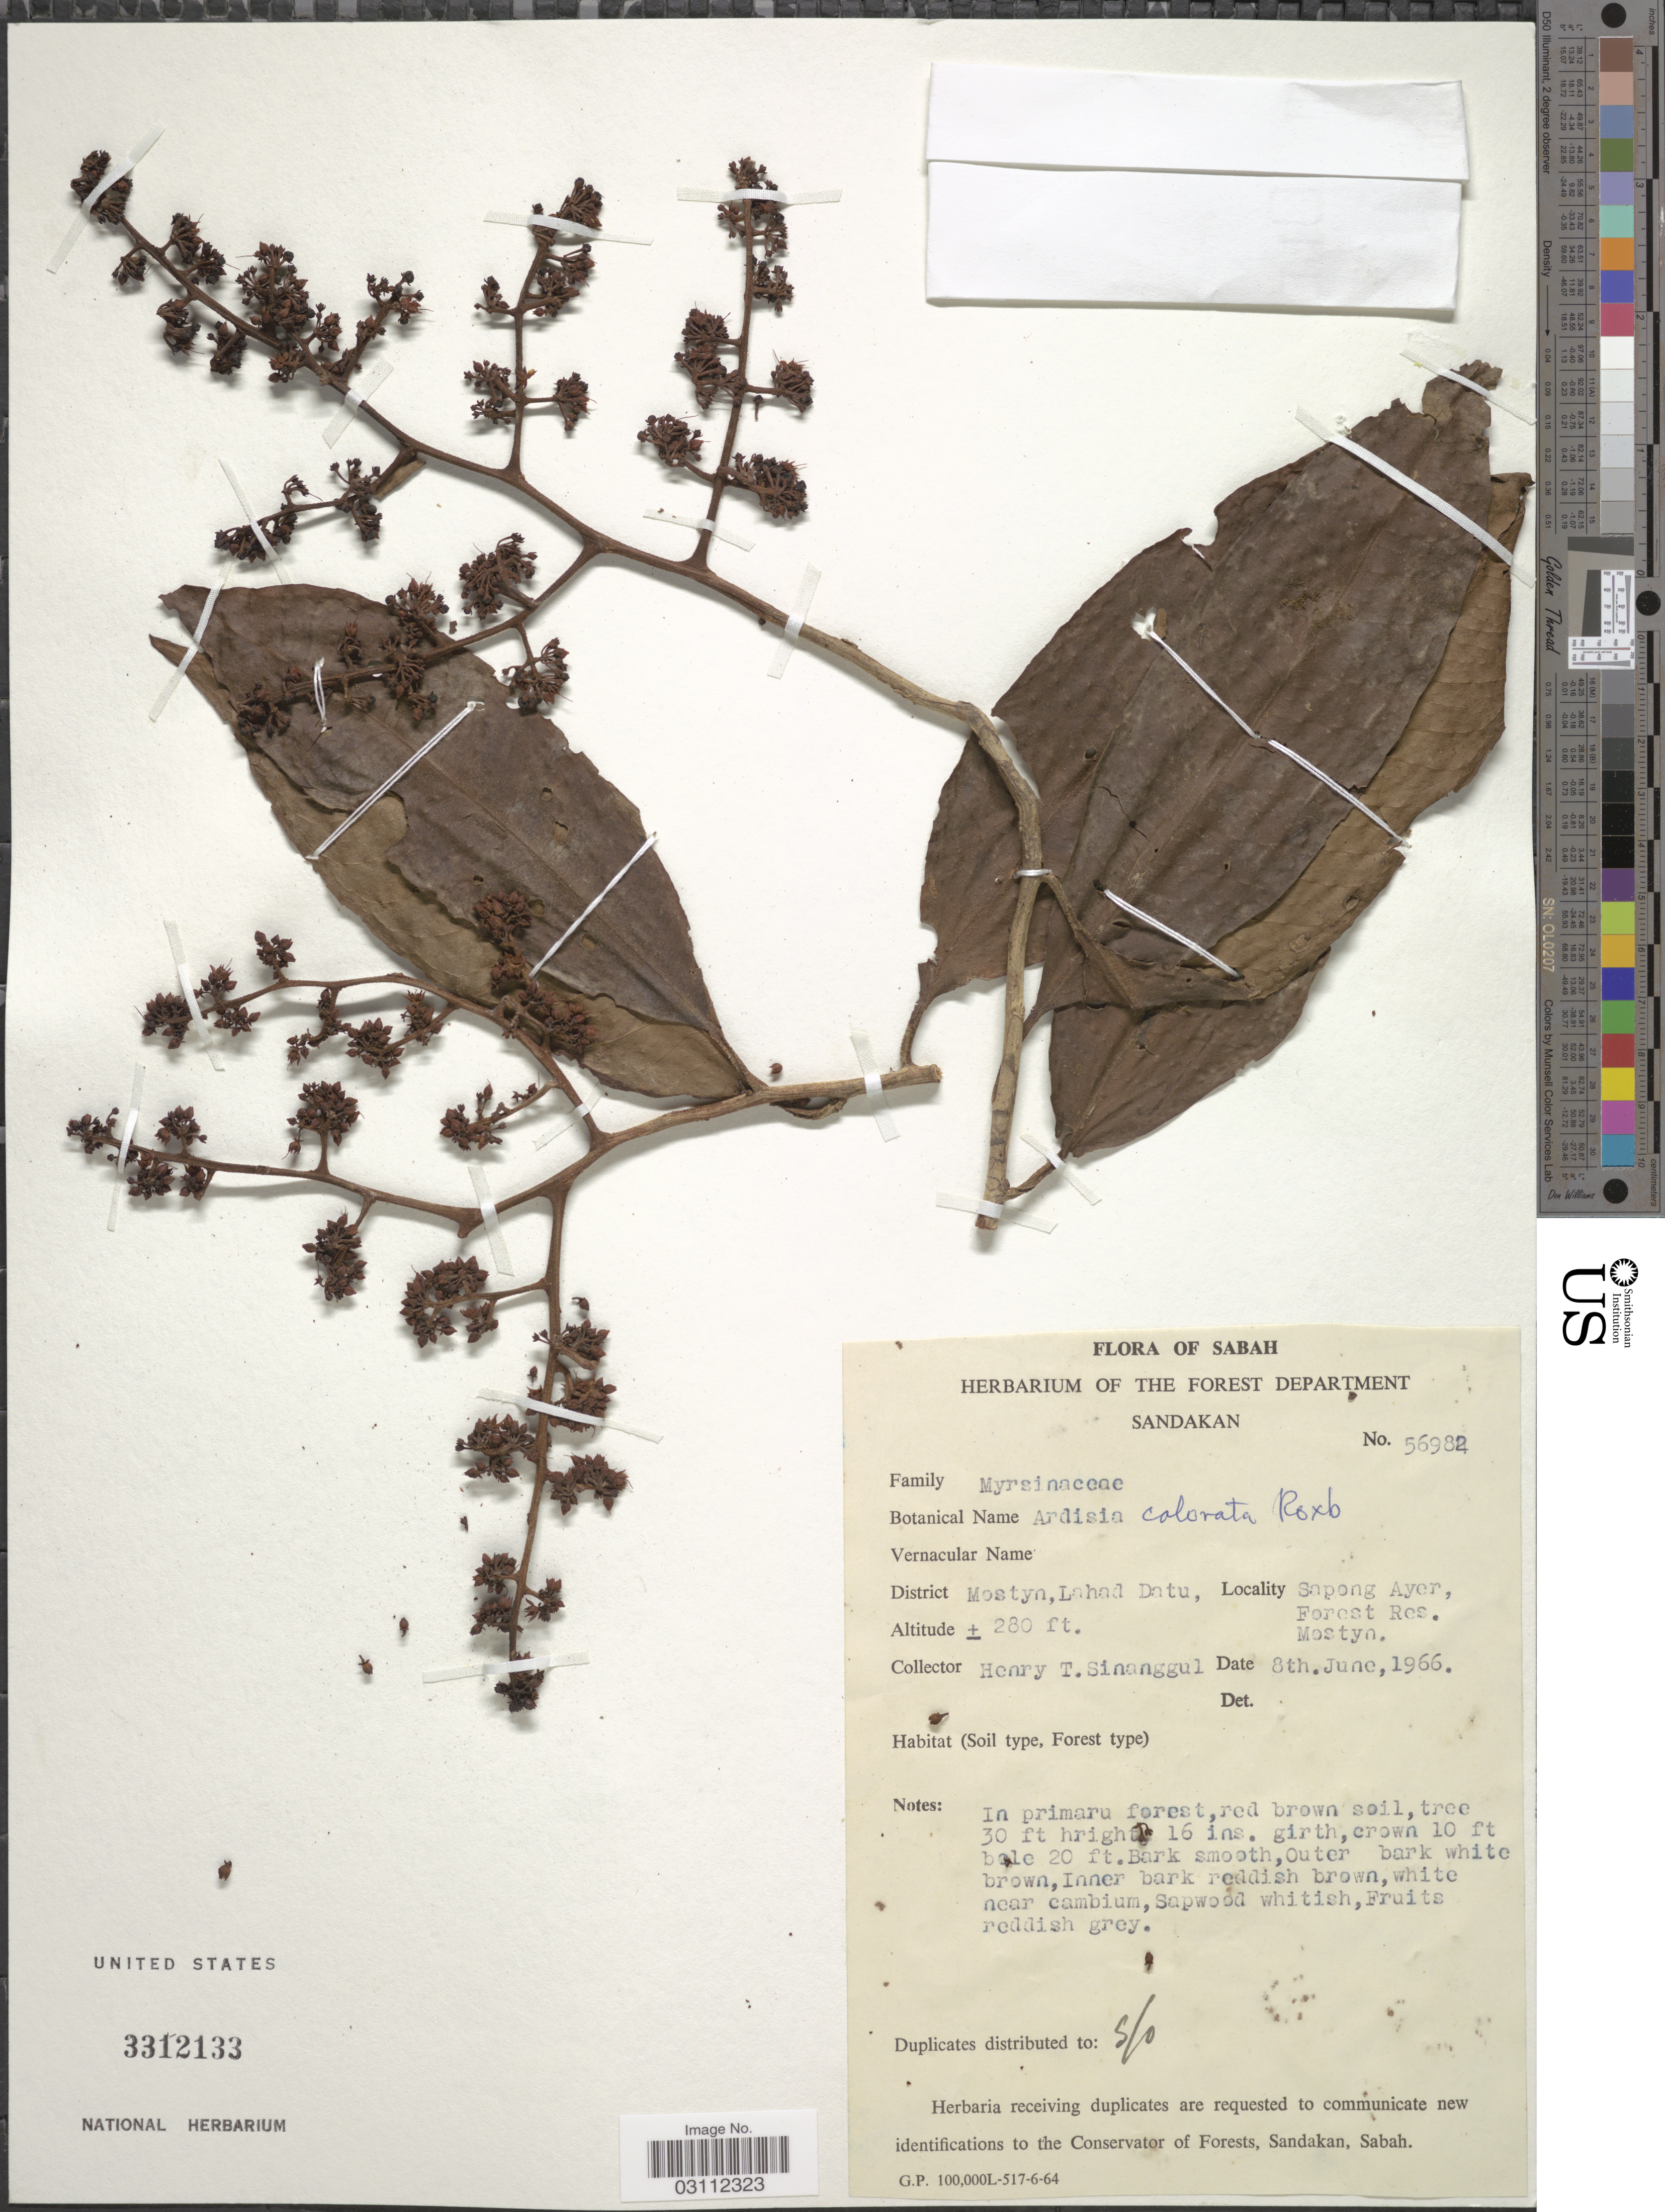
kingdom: Plantae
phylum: Tracheophyta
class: Magnoliopsida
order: Ericales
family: Primulaceae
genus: Ardisia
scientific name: Ardisia colorata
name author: Roxb.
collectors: H. Sinanggul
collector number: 56982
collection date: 1966-06-08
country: Malaysia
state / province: Sabah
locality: District Mostyn, Lahad Datu. Sapong Ayer, Forest Res. Mostyn.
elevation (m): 85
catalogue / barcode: US 3312133